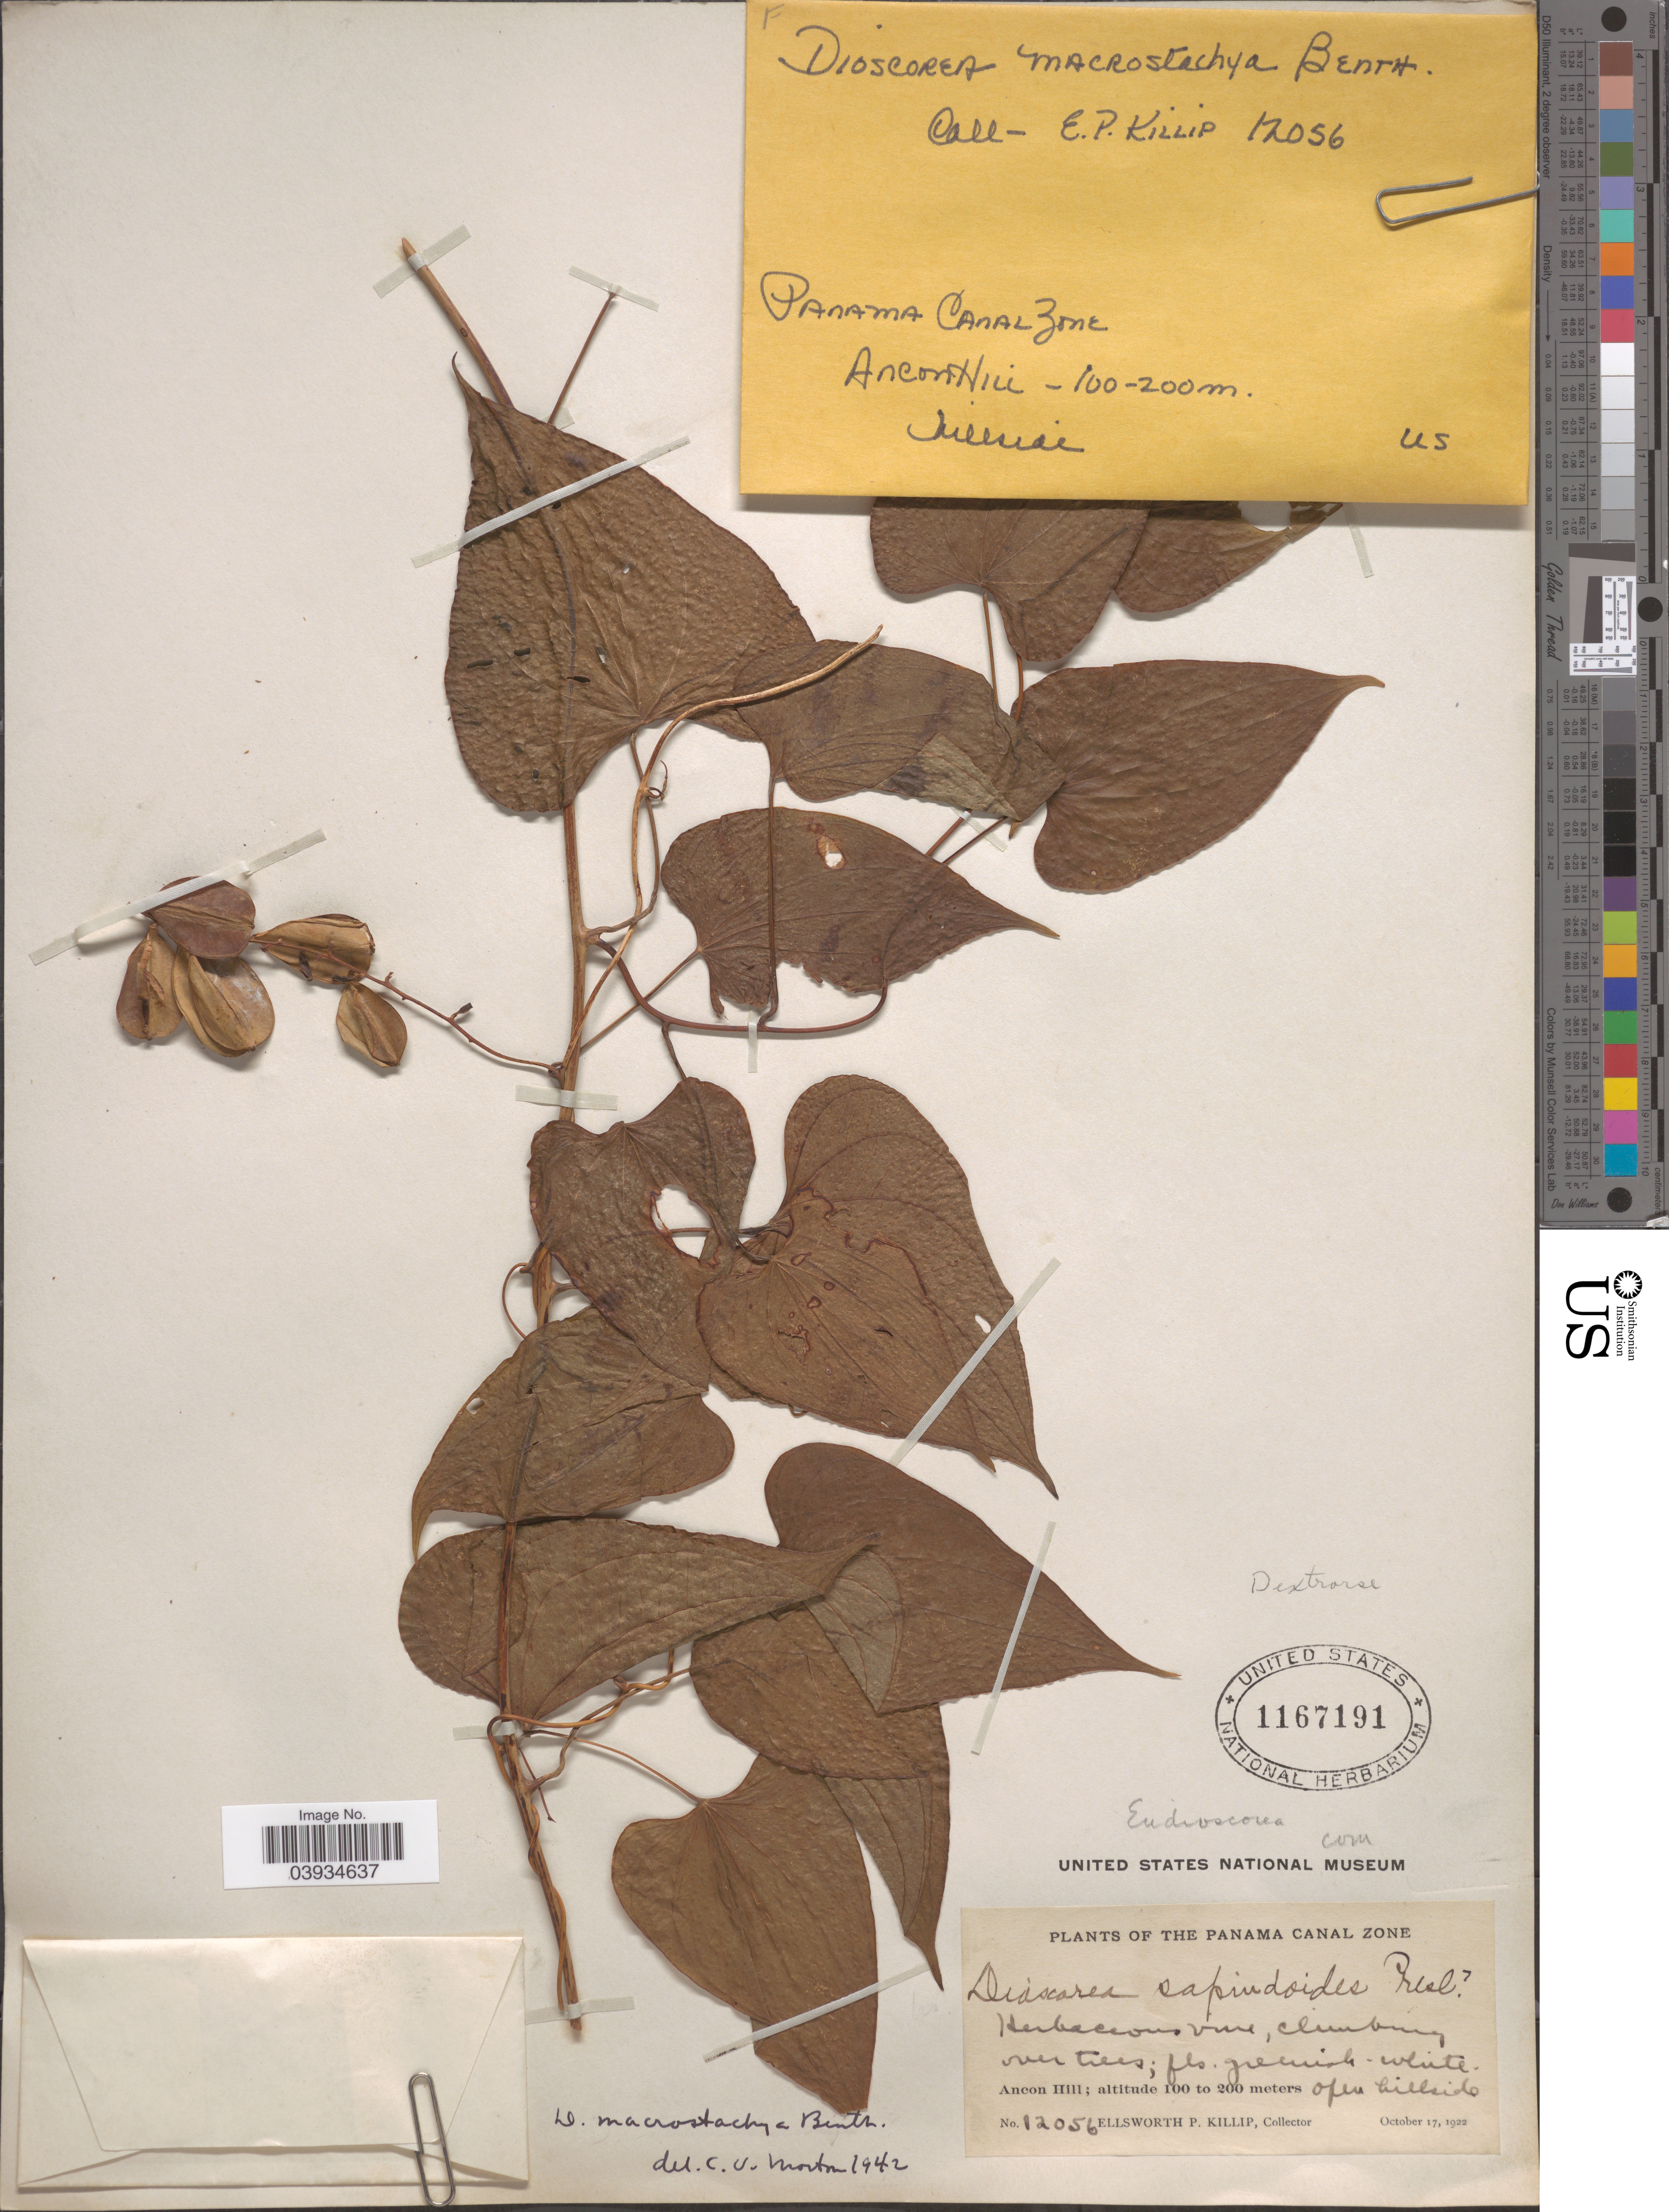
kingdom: Plantae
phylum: Tracheophyta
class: Liliopsida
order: Dioscoreales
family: Dioscoreaceae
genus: Dioscorea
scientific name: Dioscorea mexicana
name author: Scheidw.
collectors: E. P. Killip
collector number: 12056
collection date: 1922-10-17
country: Panama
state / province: Colón / Panamá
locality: Canal Zone. Ancon Hill.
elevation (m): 100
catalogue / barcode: US 1167191